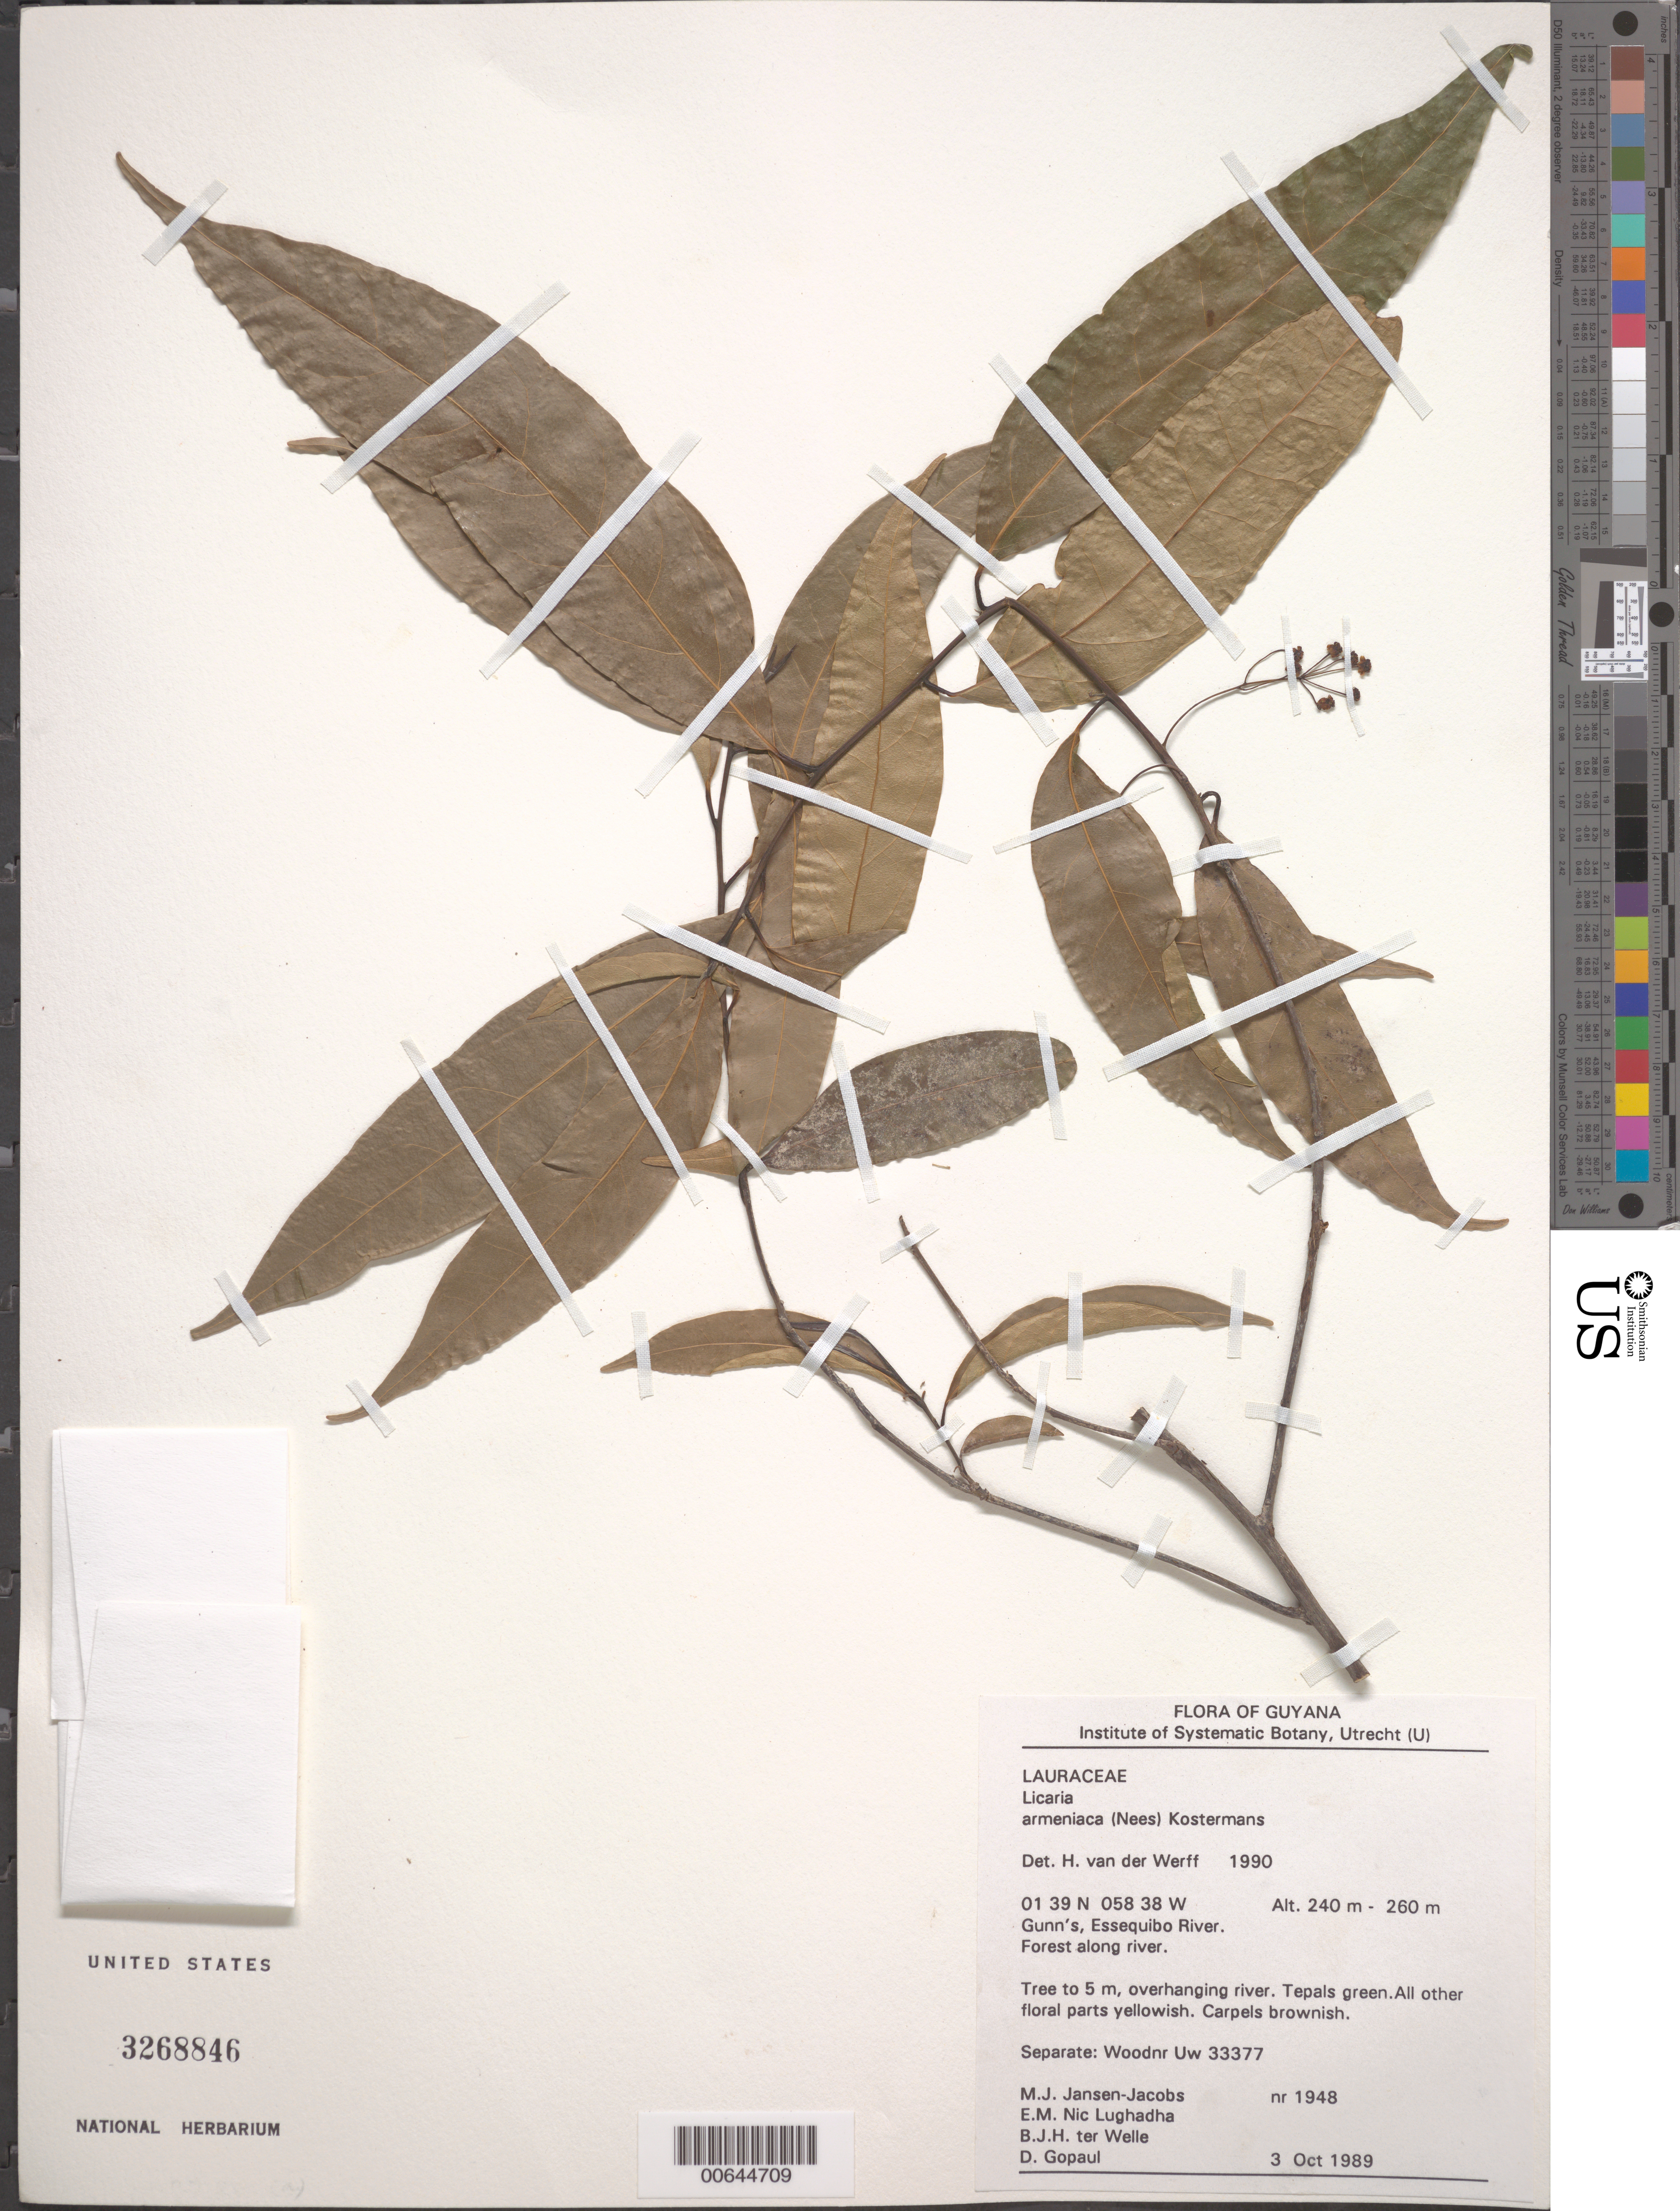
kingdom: Plantae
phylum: Tracheophyta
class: Magnoliopsida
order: Laurales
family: Lauraceae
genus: Licaria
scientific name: Licaria armeniaca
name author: (Nees) Kosterm.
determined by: van der Werff, H., (MO), Missouri Botanical Garden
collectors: M. J. Jansen-Jacobs, E. Nic Lughadha, B. Welle & D. Gopaul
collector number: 1948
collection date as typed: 3-Oct-89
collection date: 1989-10-03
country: Guyana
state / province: U. Takutu-U. Essequibo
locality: Gunn's, Essequibo River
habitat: Forest along river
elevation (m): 240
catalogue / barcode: US 3268846